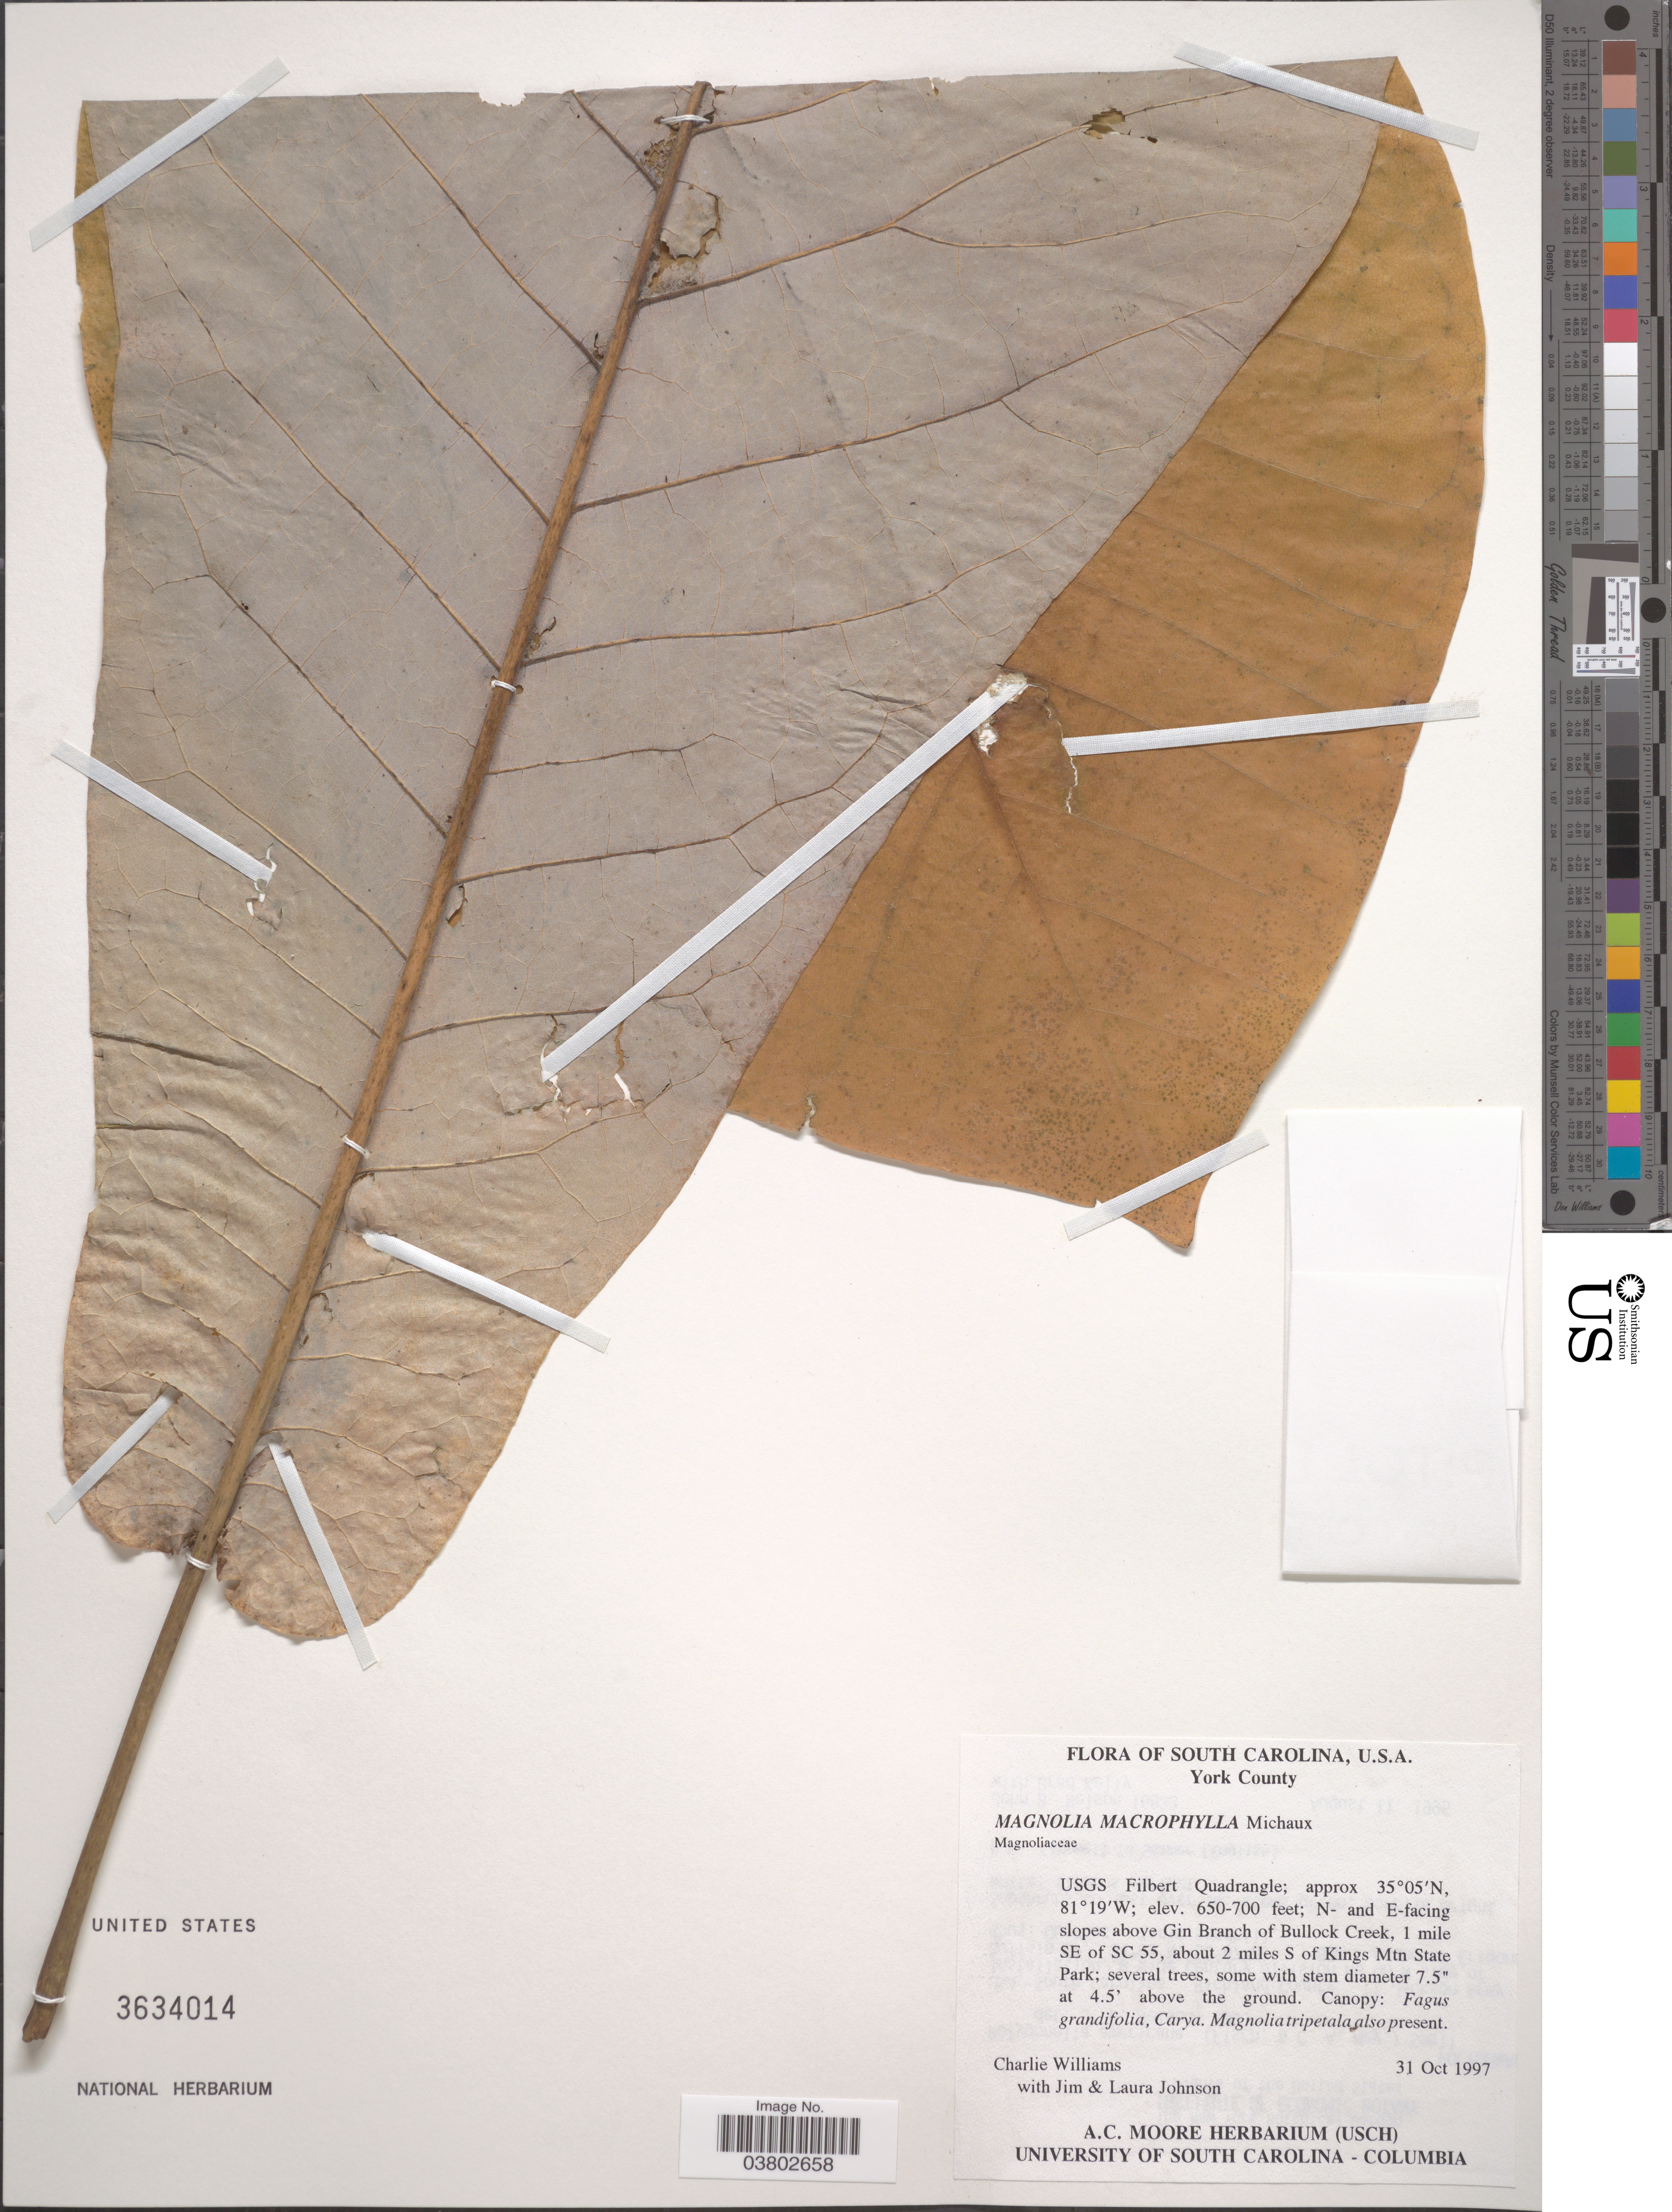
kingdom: Plantae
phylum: Tracheophyta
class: Magnoliopsida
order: Magnoliales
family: Magnoliaceae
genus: Magnolia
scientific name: Magnolia macrophylla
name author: Michx.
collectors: C. Williams, J. Johnson & L. Johnson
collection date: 1997-10-31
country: United States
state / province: South Carolina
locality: York County. USGS Filbert Quadrangle; N- and E-facing slopes above Gin Branch of Bullock Creek, 1 mile SE of SC 55, about 2 miles S of Kings Mtn State Park.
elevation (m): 198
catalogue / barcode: US 3634014